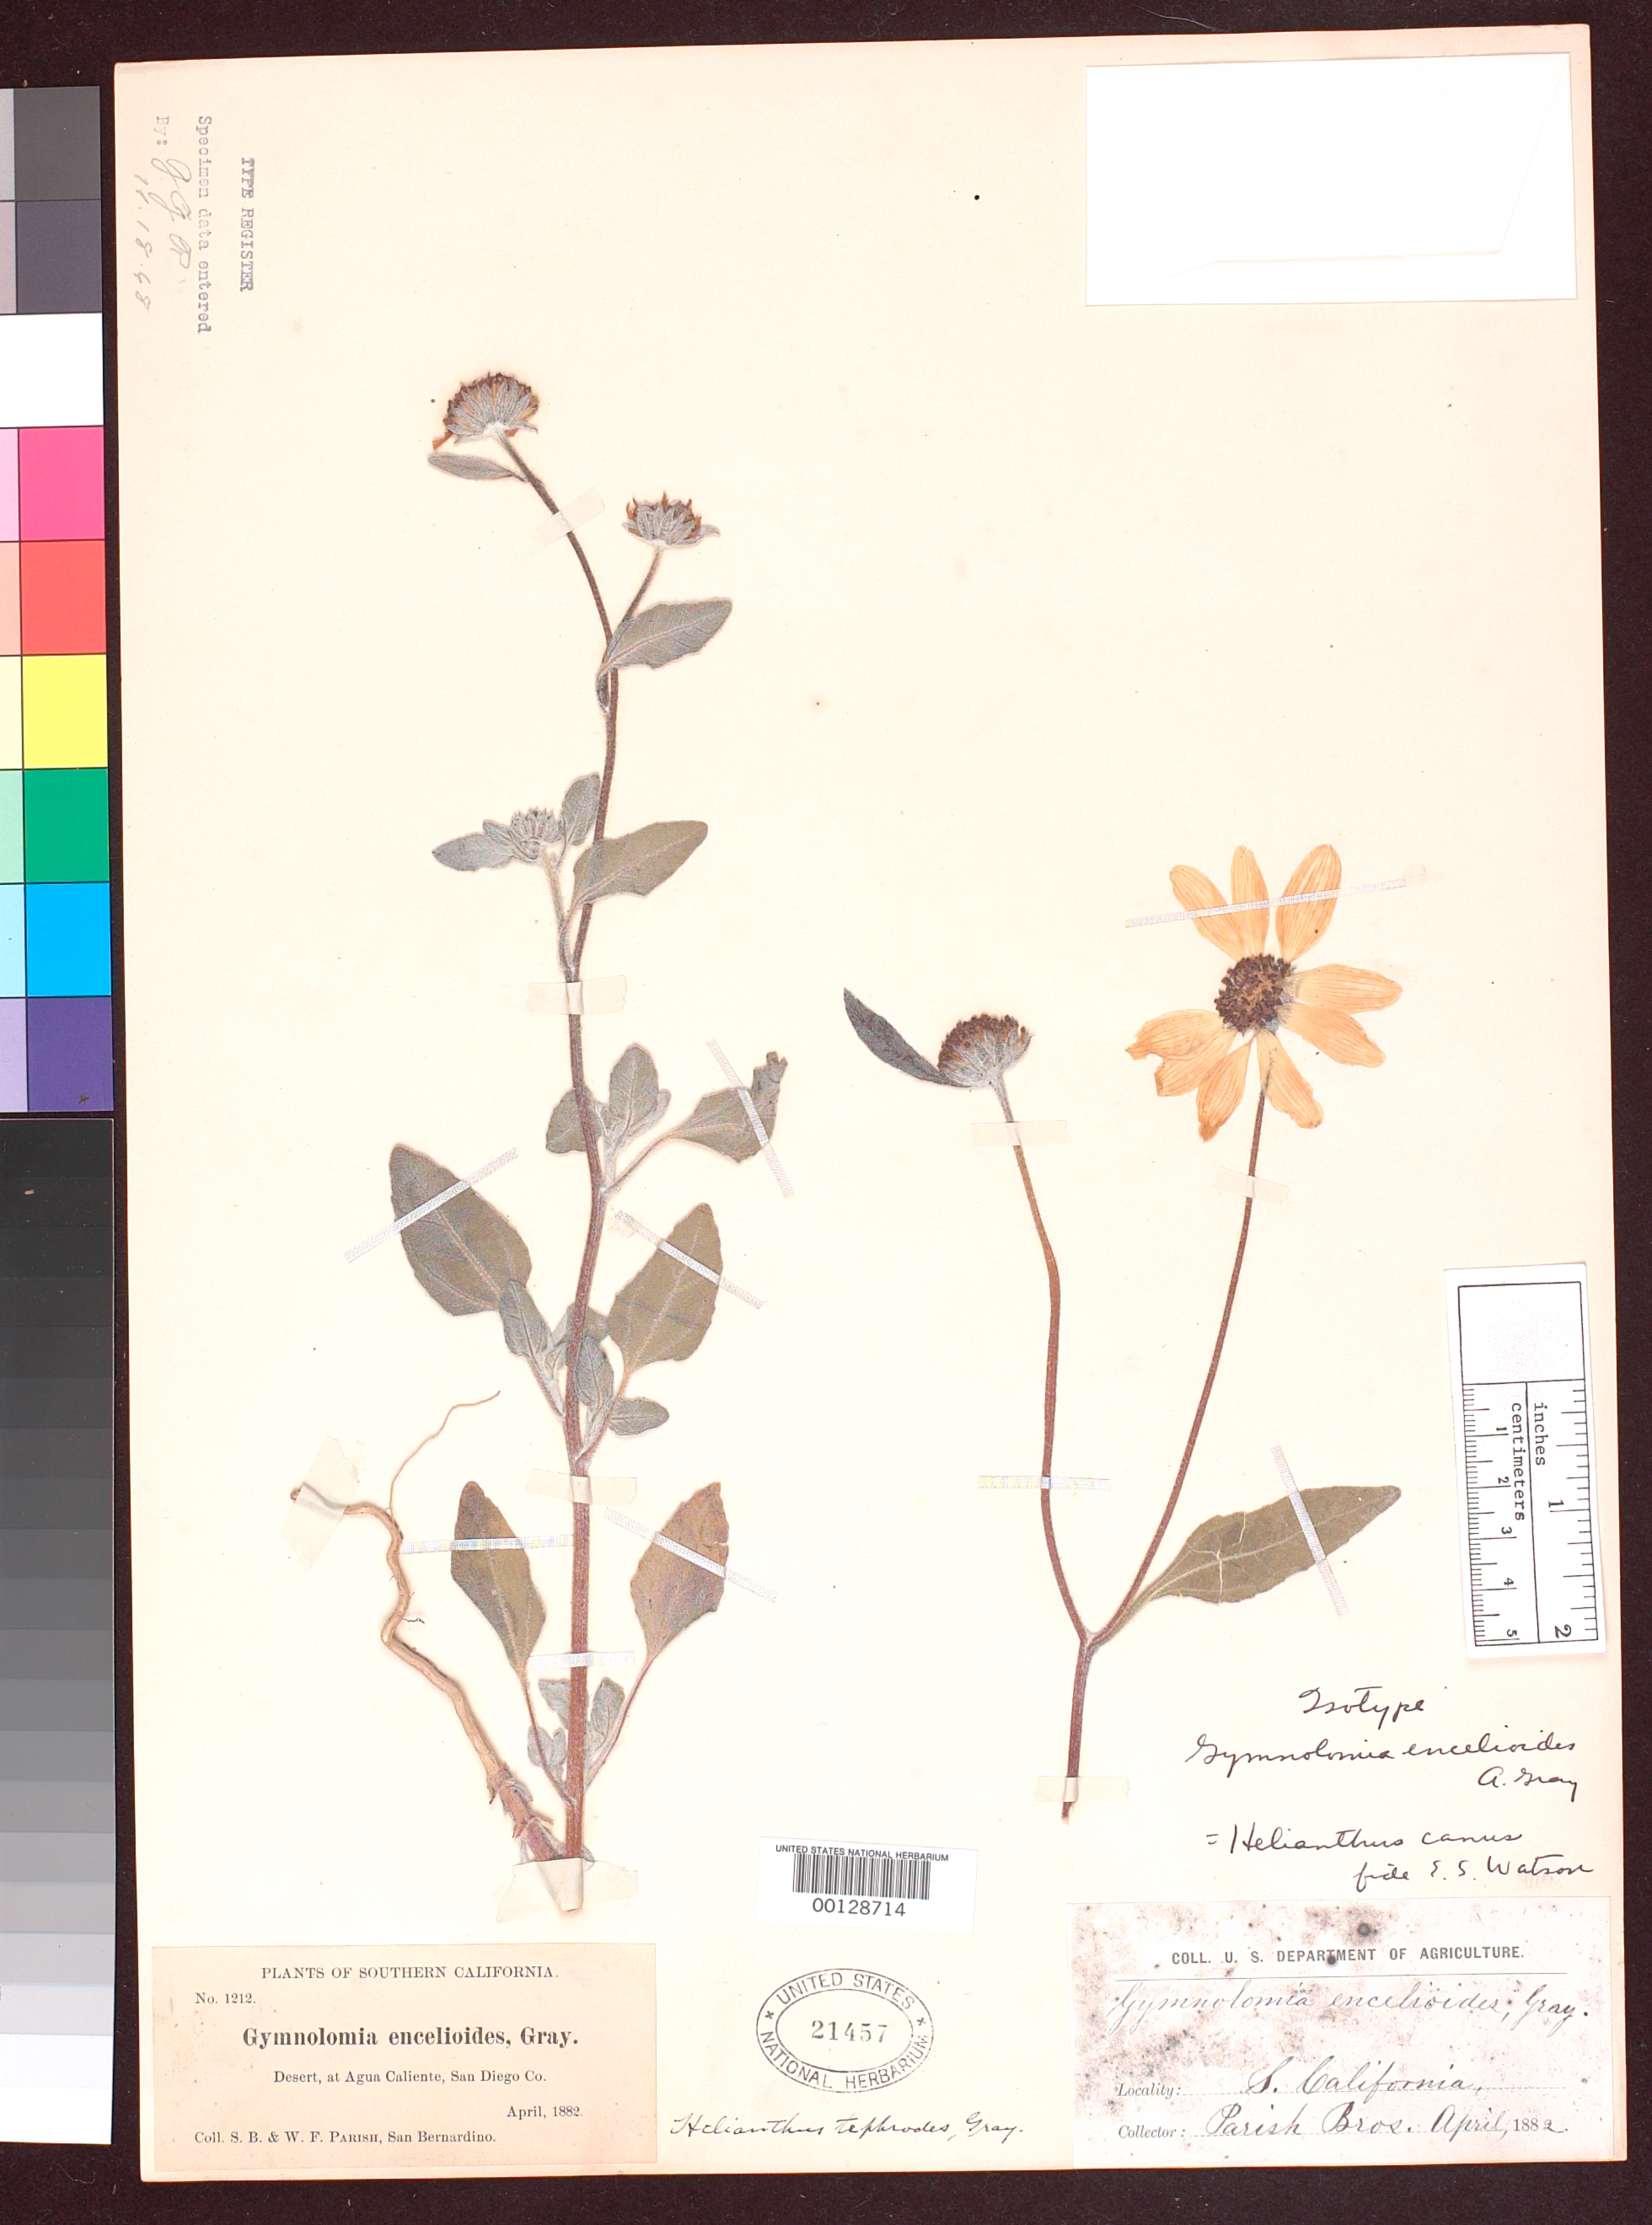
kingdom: Plantae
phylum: Tracheophyta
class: Magnoliopsida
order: Asterales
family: Asteraceae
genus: Gymnolomia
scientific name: Gymnolomia encelioides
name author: A. Gray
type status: Isotype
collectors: S. B. Parish & W. F. Parish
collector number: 1212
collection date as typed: Apr 1882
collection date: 1882-04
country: United States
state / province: California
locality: Agua Caliente.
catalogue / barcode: US 21457